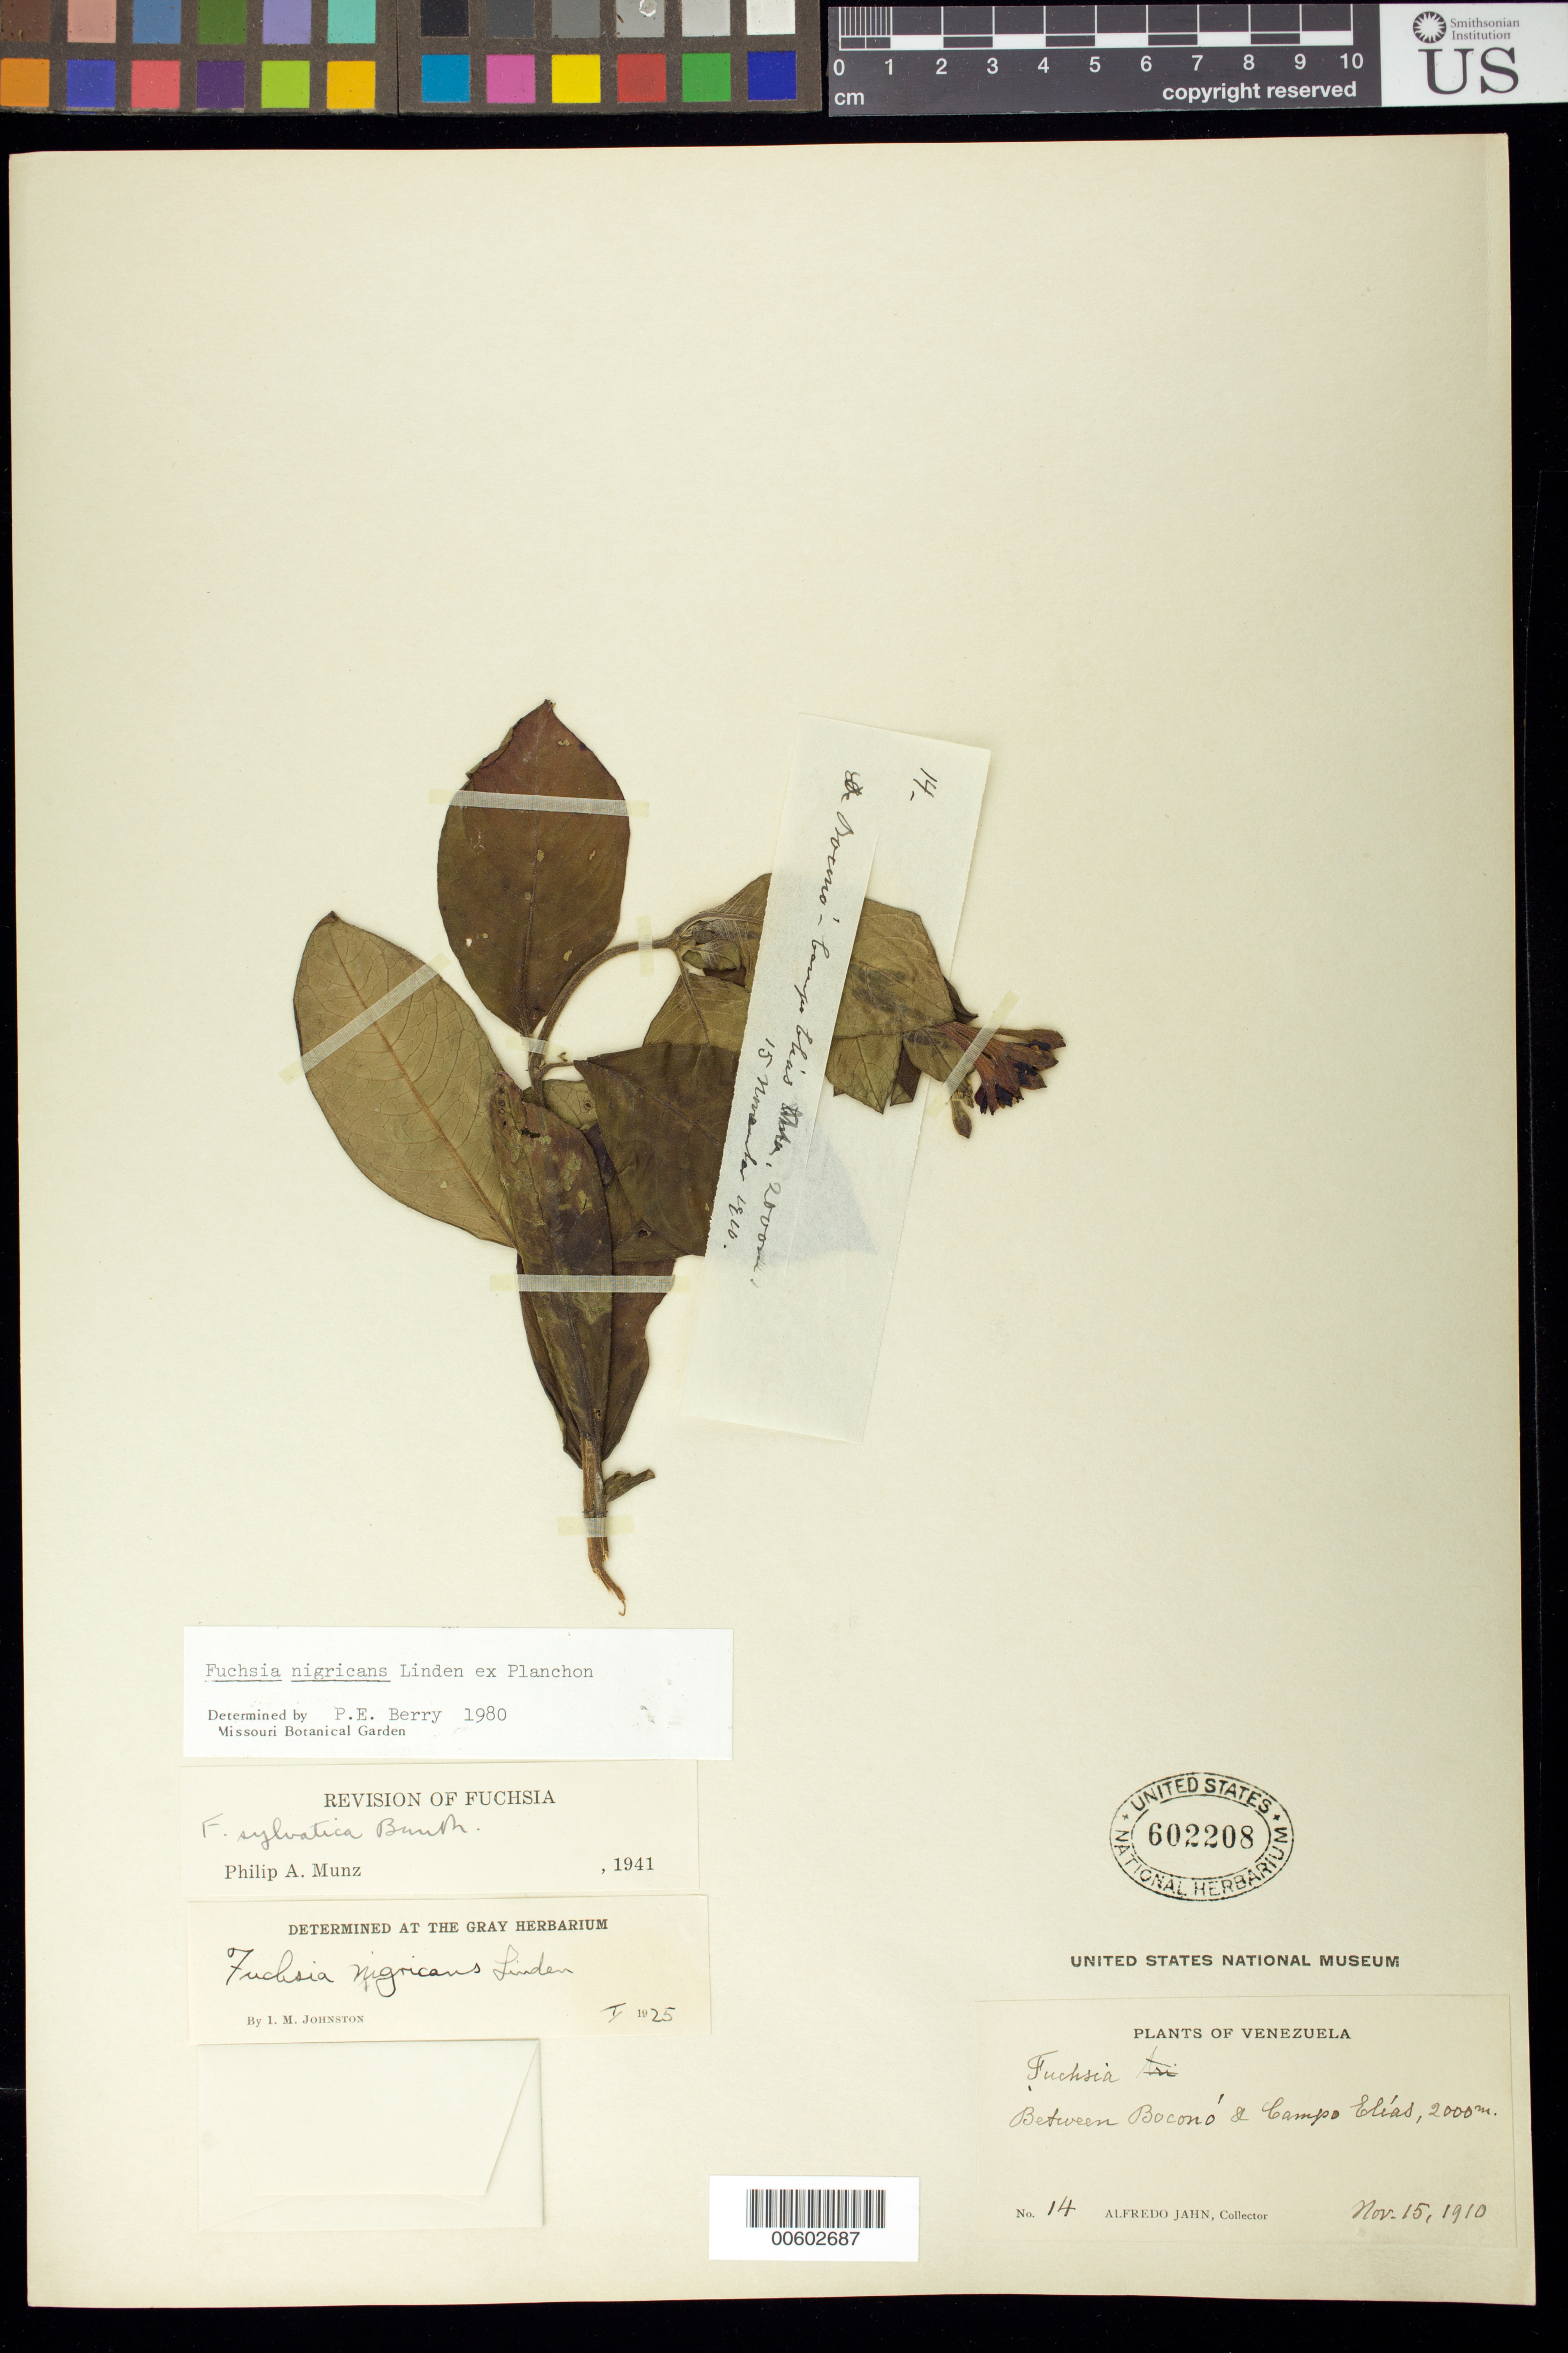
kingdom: Plantae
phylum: Tracheophyta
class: Magnoliopsida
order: Myrtales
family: Onagraceae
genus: Fuchsia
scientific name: Fuchsia nigricans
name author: Linden ex Planch.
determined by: Berry, P. E., (WIS), University of Wisconsin - Madison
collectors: A. Jahn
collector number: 14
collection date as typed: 15 Nov 1910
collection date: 1910-11-15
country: Venezuela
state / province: Trujillo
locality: Between Boconó & Campo Elías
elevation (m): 2000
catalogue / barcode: US 601108